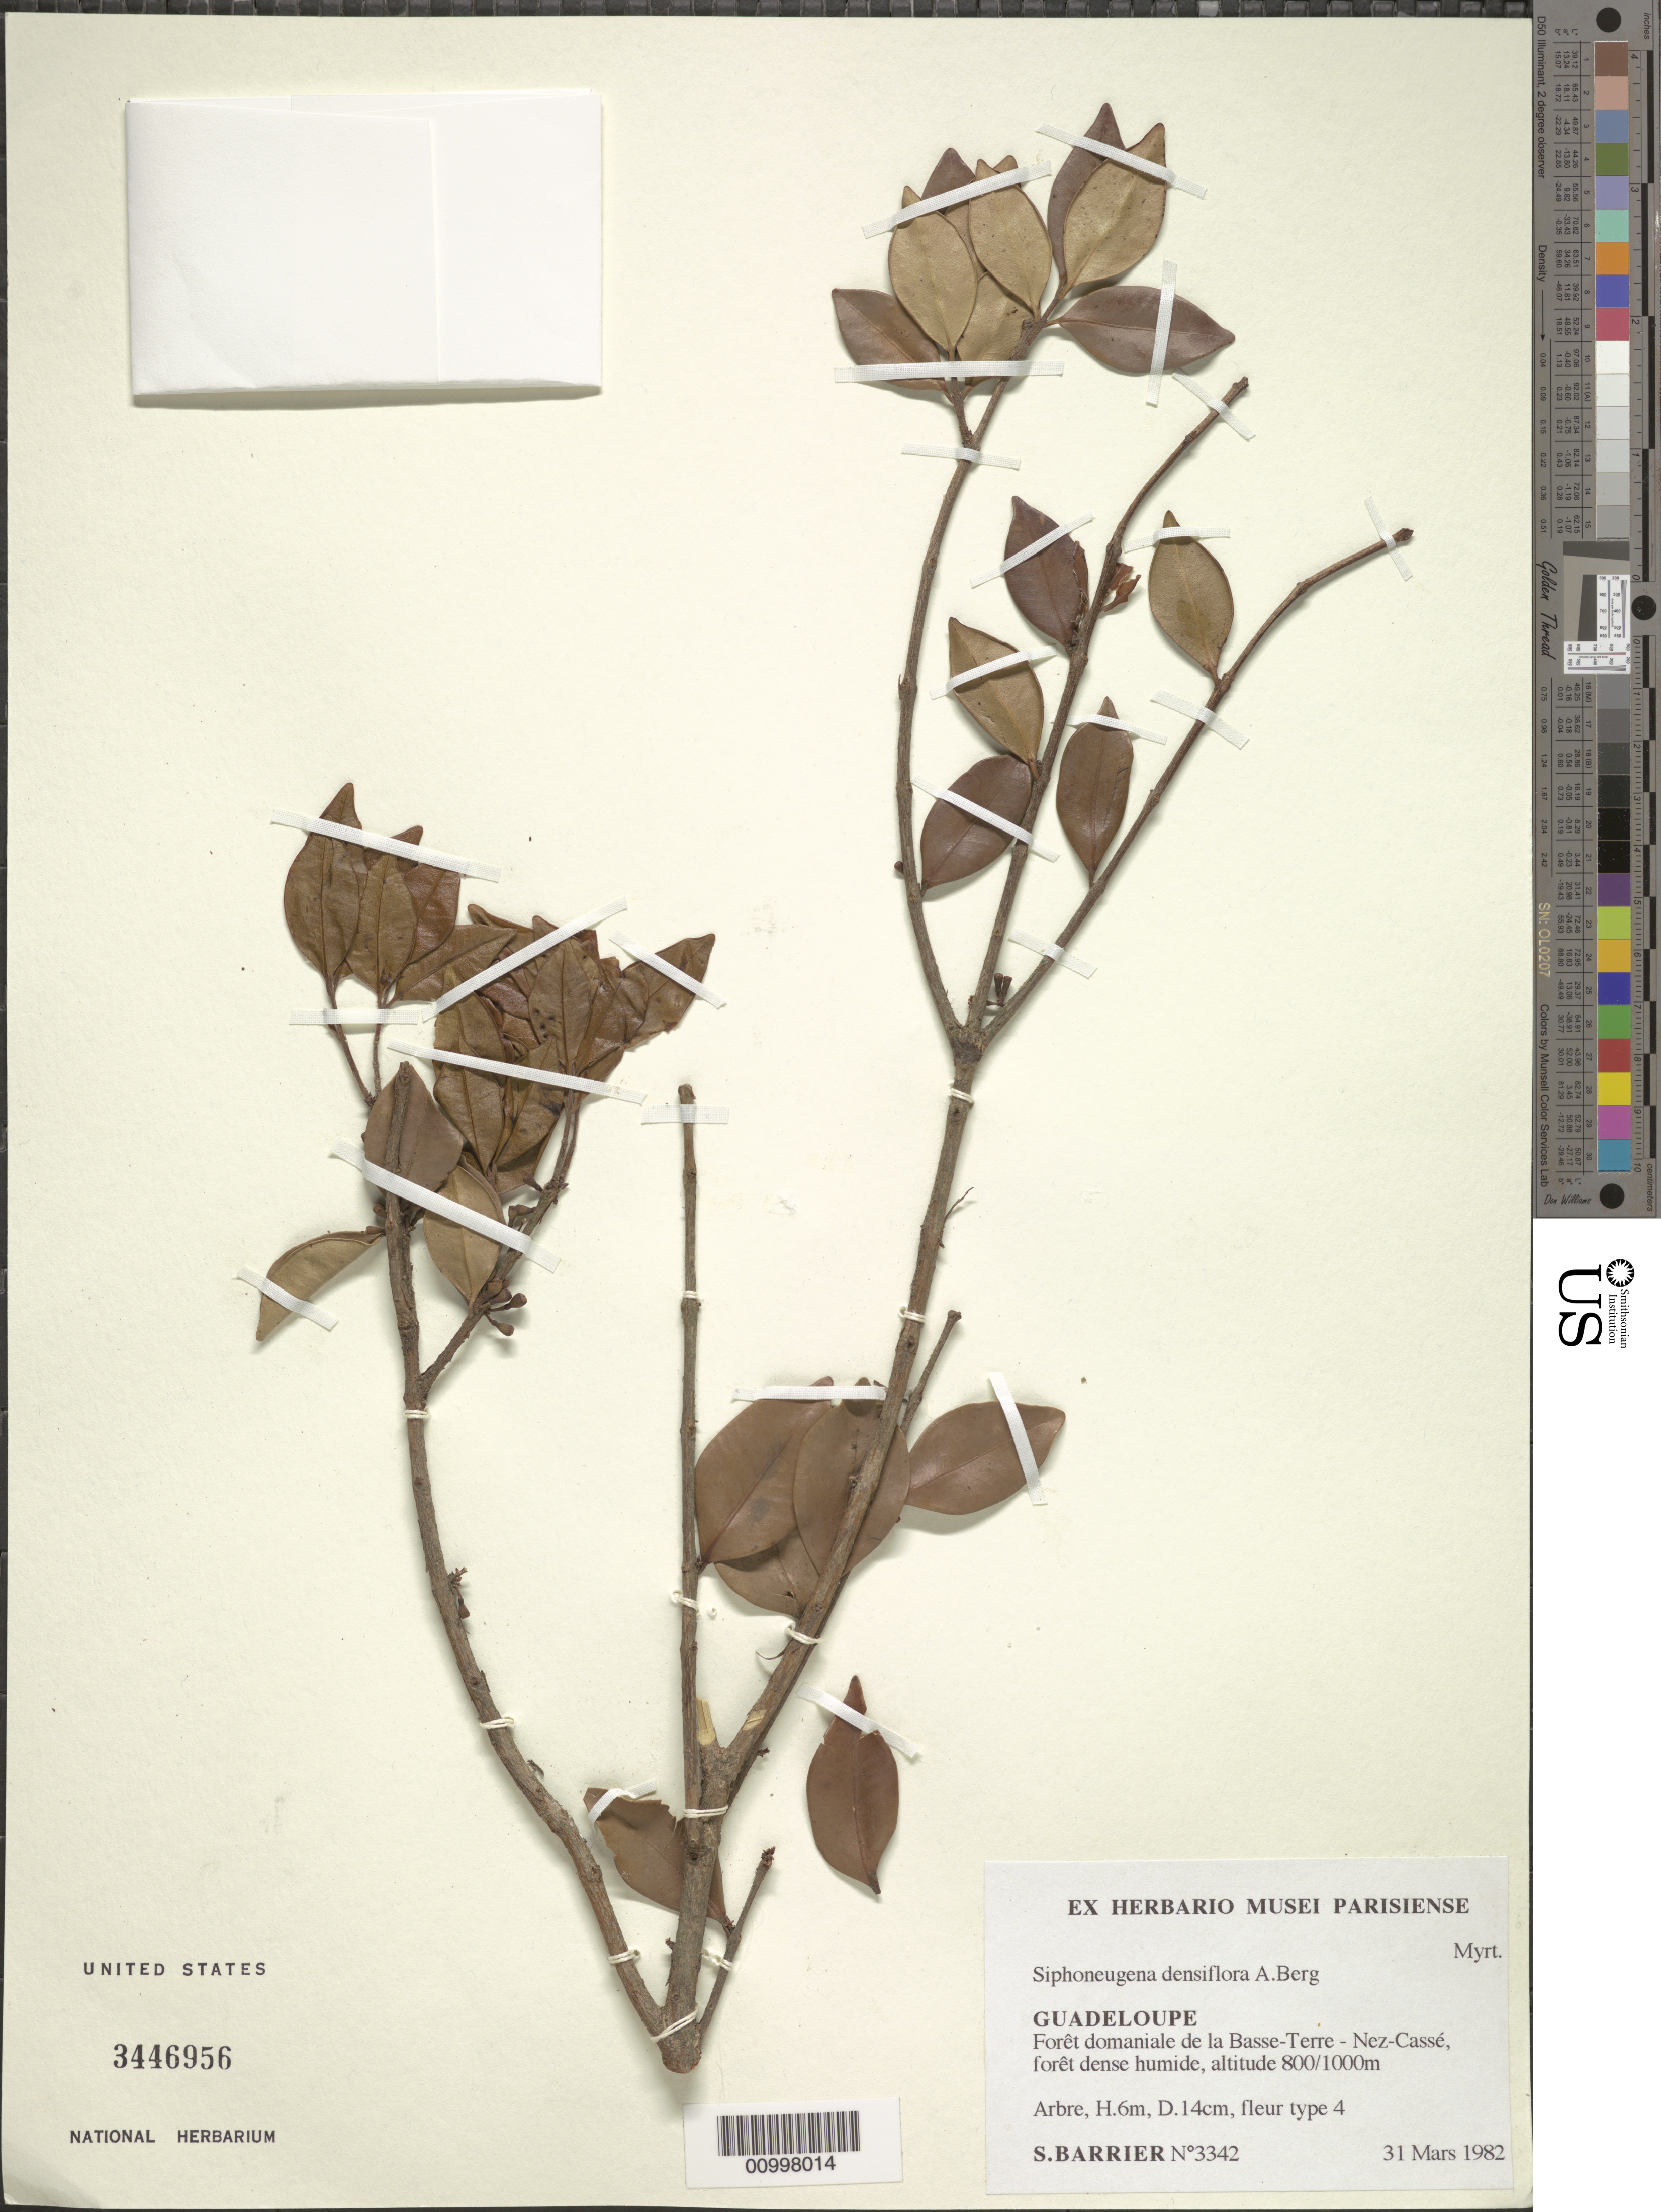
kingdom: Plantae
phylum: Tracheophyta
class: Magnoliopsida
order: Myrtales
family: Myrtaceae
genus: Siphoneugena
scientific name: Siphoneugena densiflora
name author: O. Berg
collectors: S. Barrier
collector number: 3342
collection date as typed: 31 Mar 1982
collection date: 1982-03-31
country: Guadeloupe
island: Basse Terre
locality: Nez-Cassé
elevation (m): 800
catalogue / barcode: US 3446956